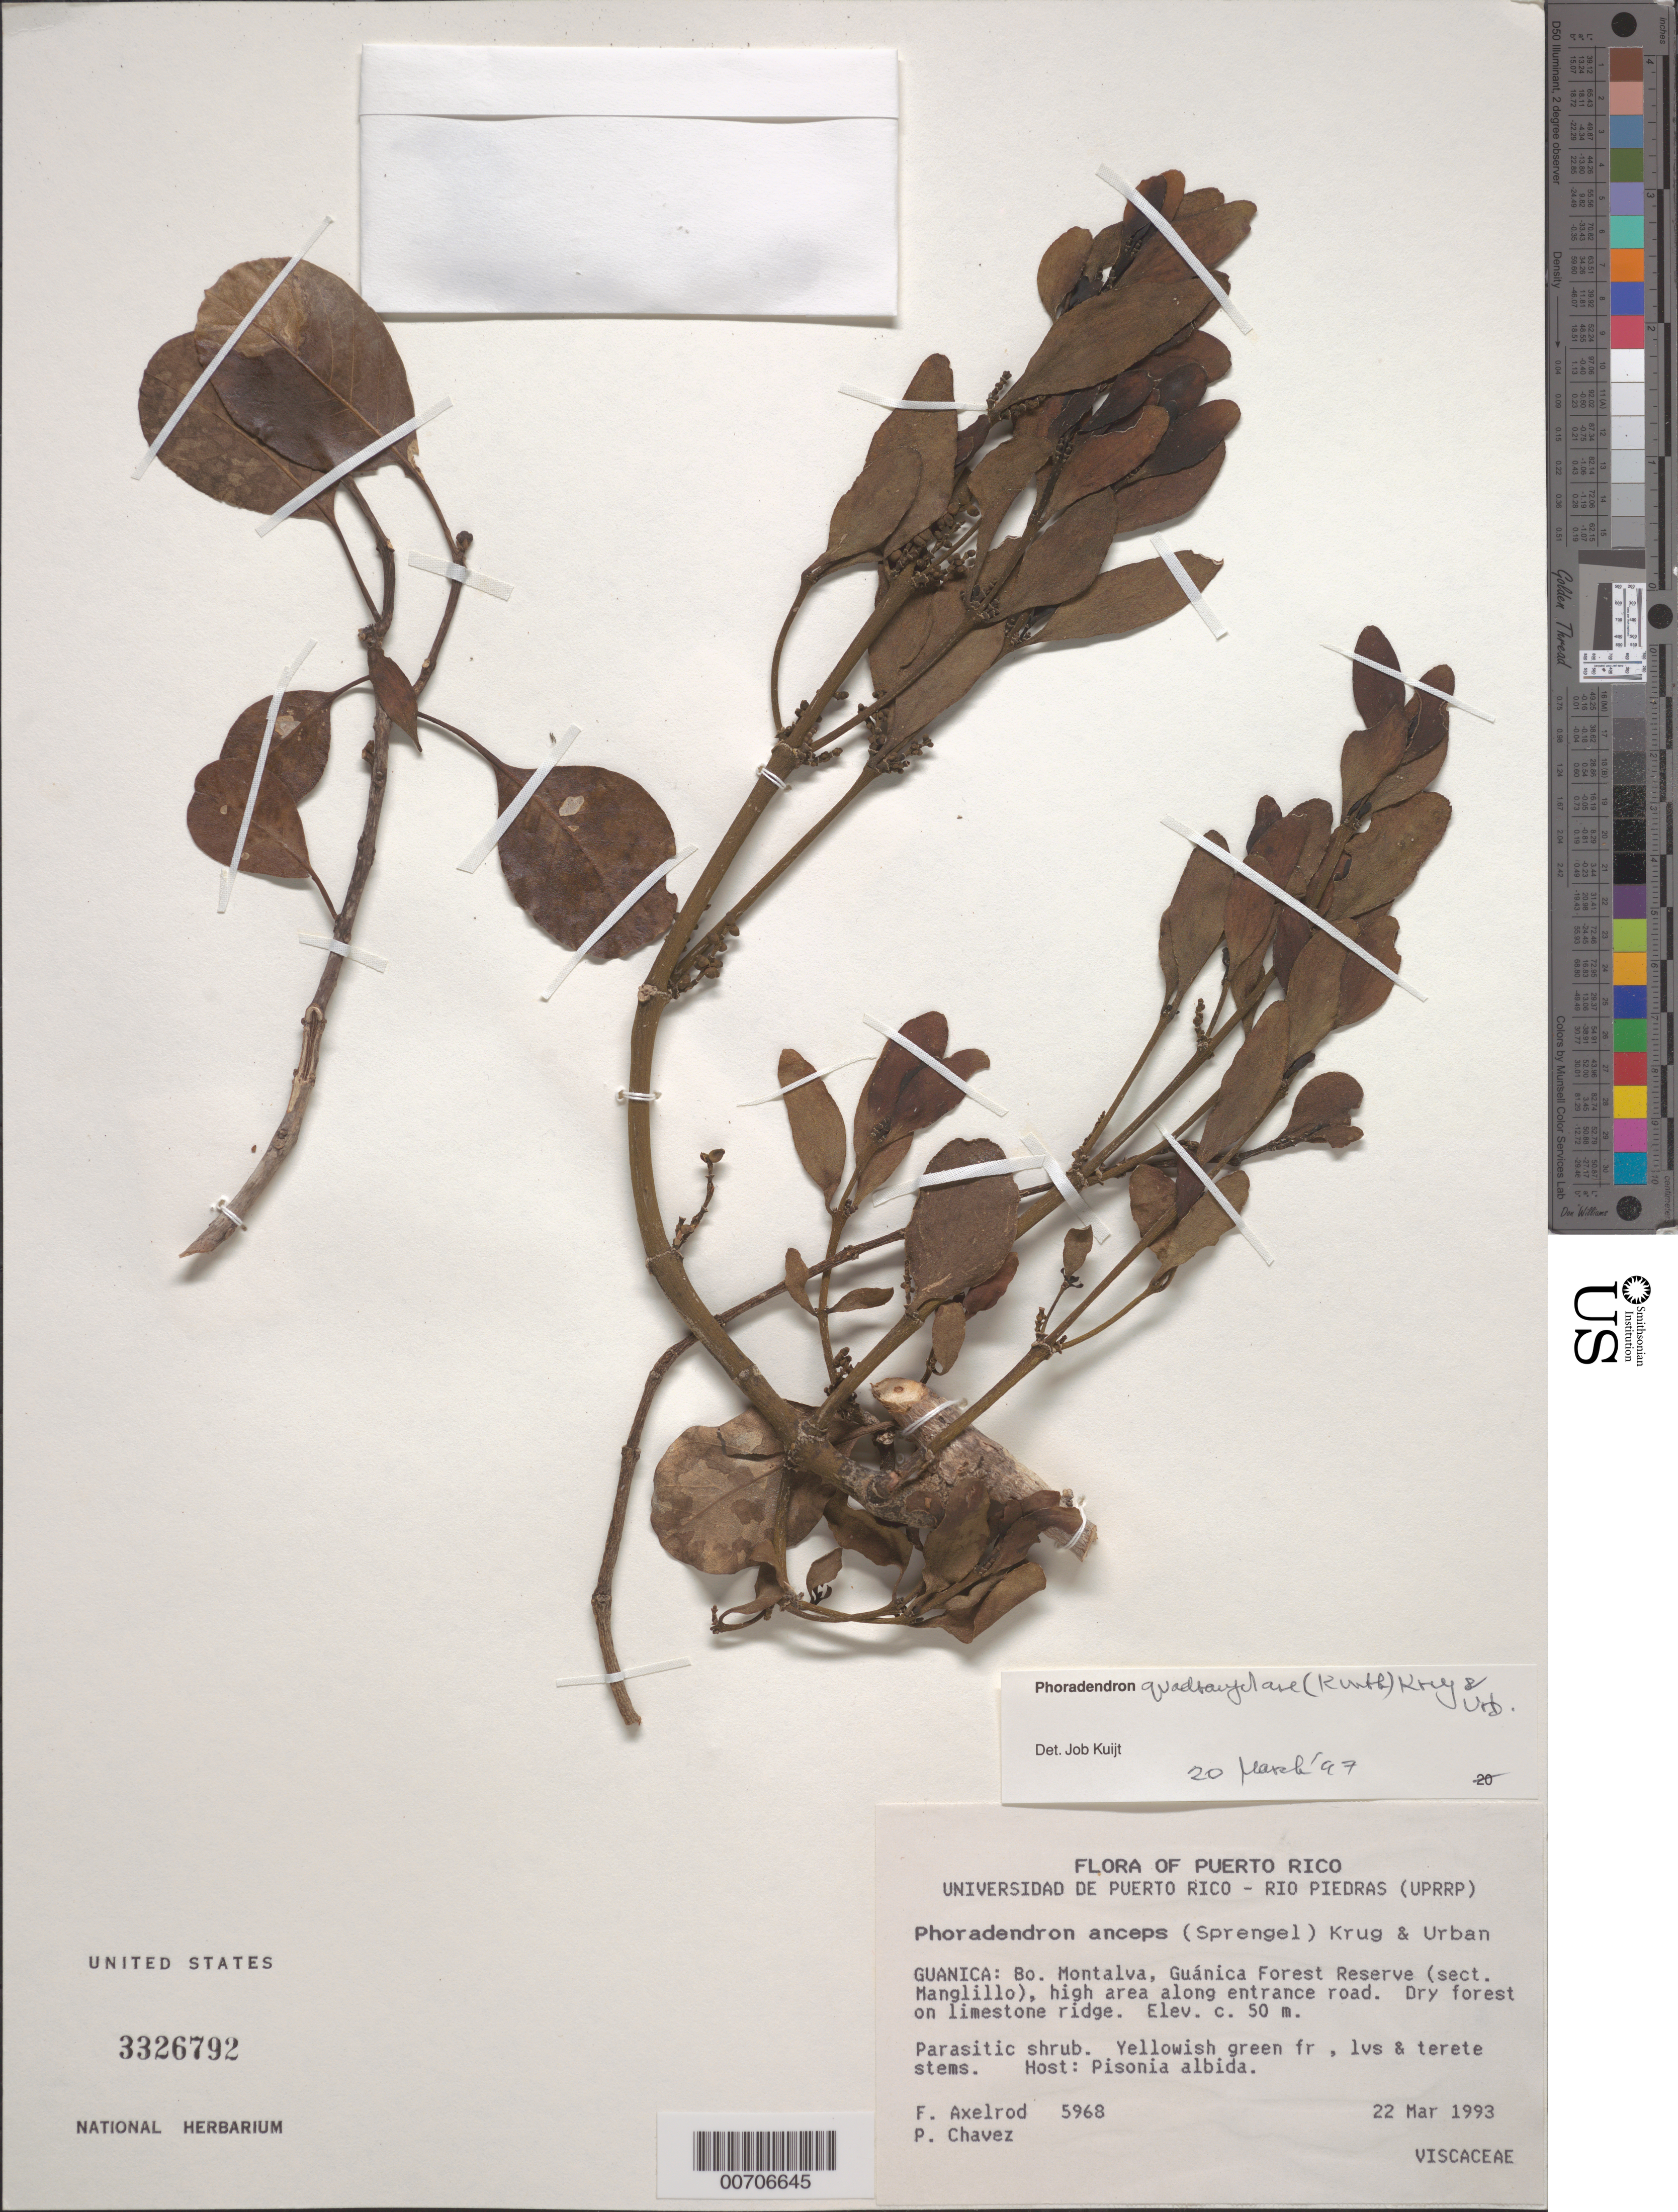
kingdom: Plantae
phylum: Tracheophyta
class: Magnoliopsida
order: Santalales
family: Viscaceae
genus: Phoradendron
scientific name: Phoradendron quadrangulare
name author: (Kunth) Griseb.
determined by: Kuijt, Job, (CANADA)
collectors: F. S. Axelrod & P. Chavez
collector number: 5968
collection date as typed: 22 Mar 1993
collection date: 1993-03-22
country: Puerto Rico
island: Greater Antilles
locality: Guanica: Bo. Montalva, Guanica Forest Reserve (sect. Manglillo), high area along entrance road.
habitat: Dry forest on limestone; on Pisonia albida.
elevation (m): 50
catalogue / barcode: US 3326792